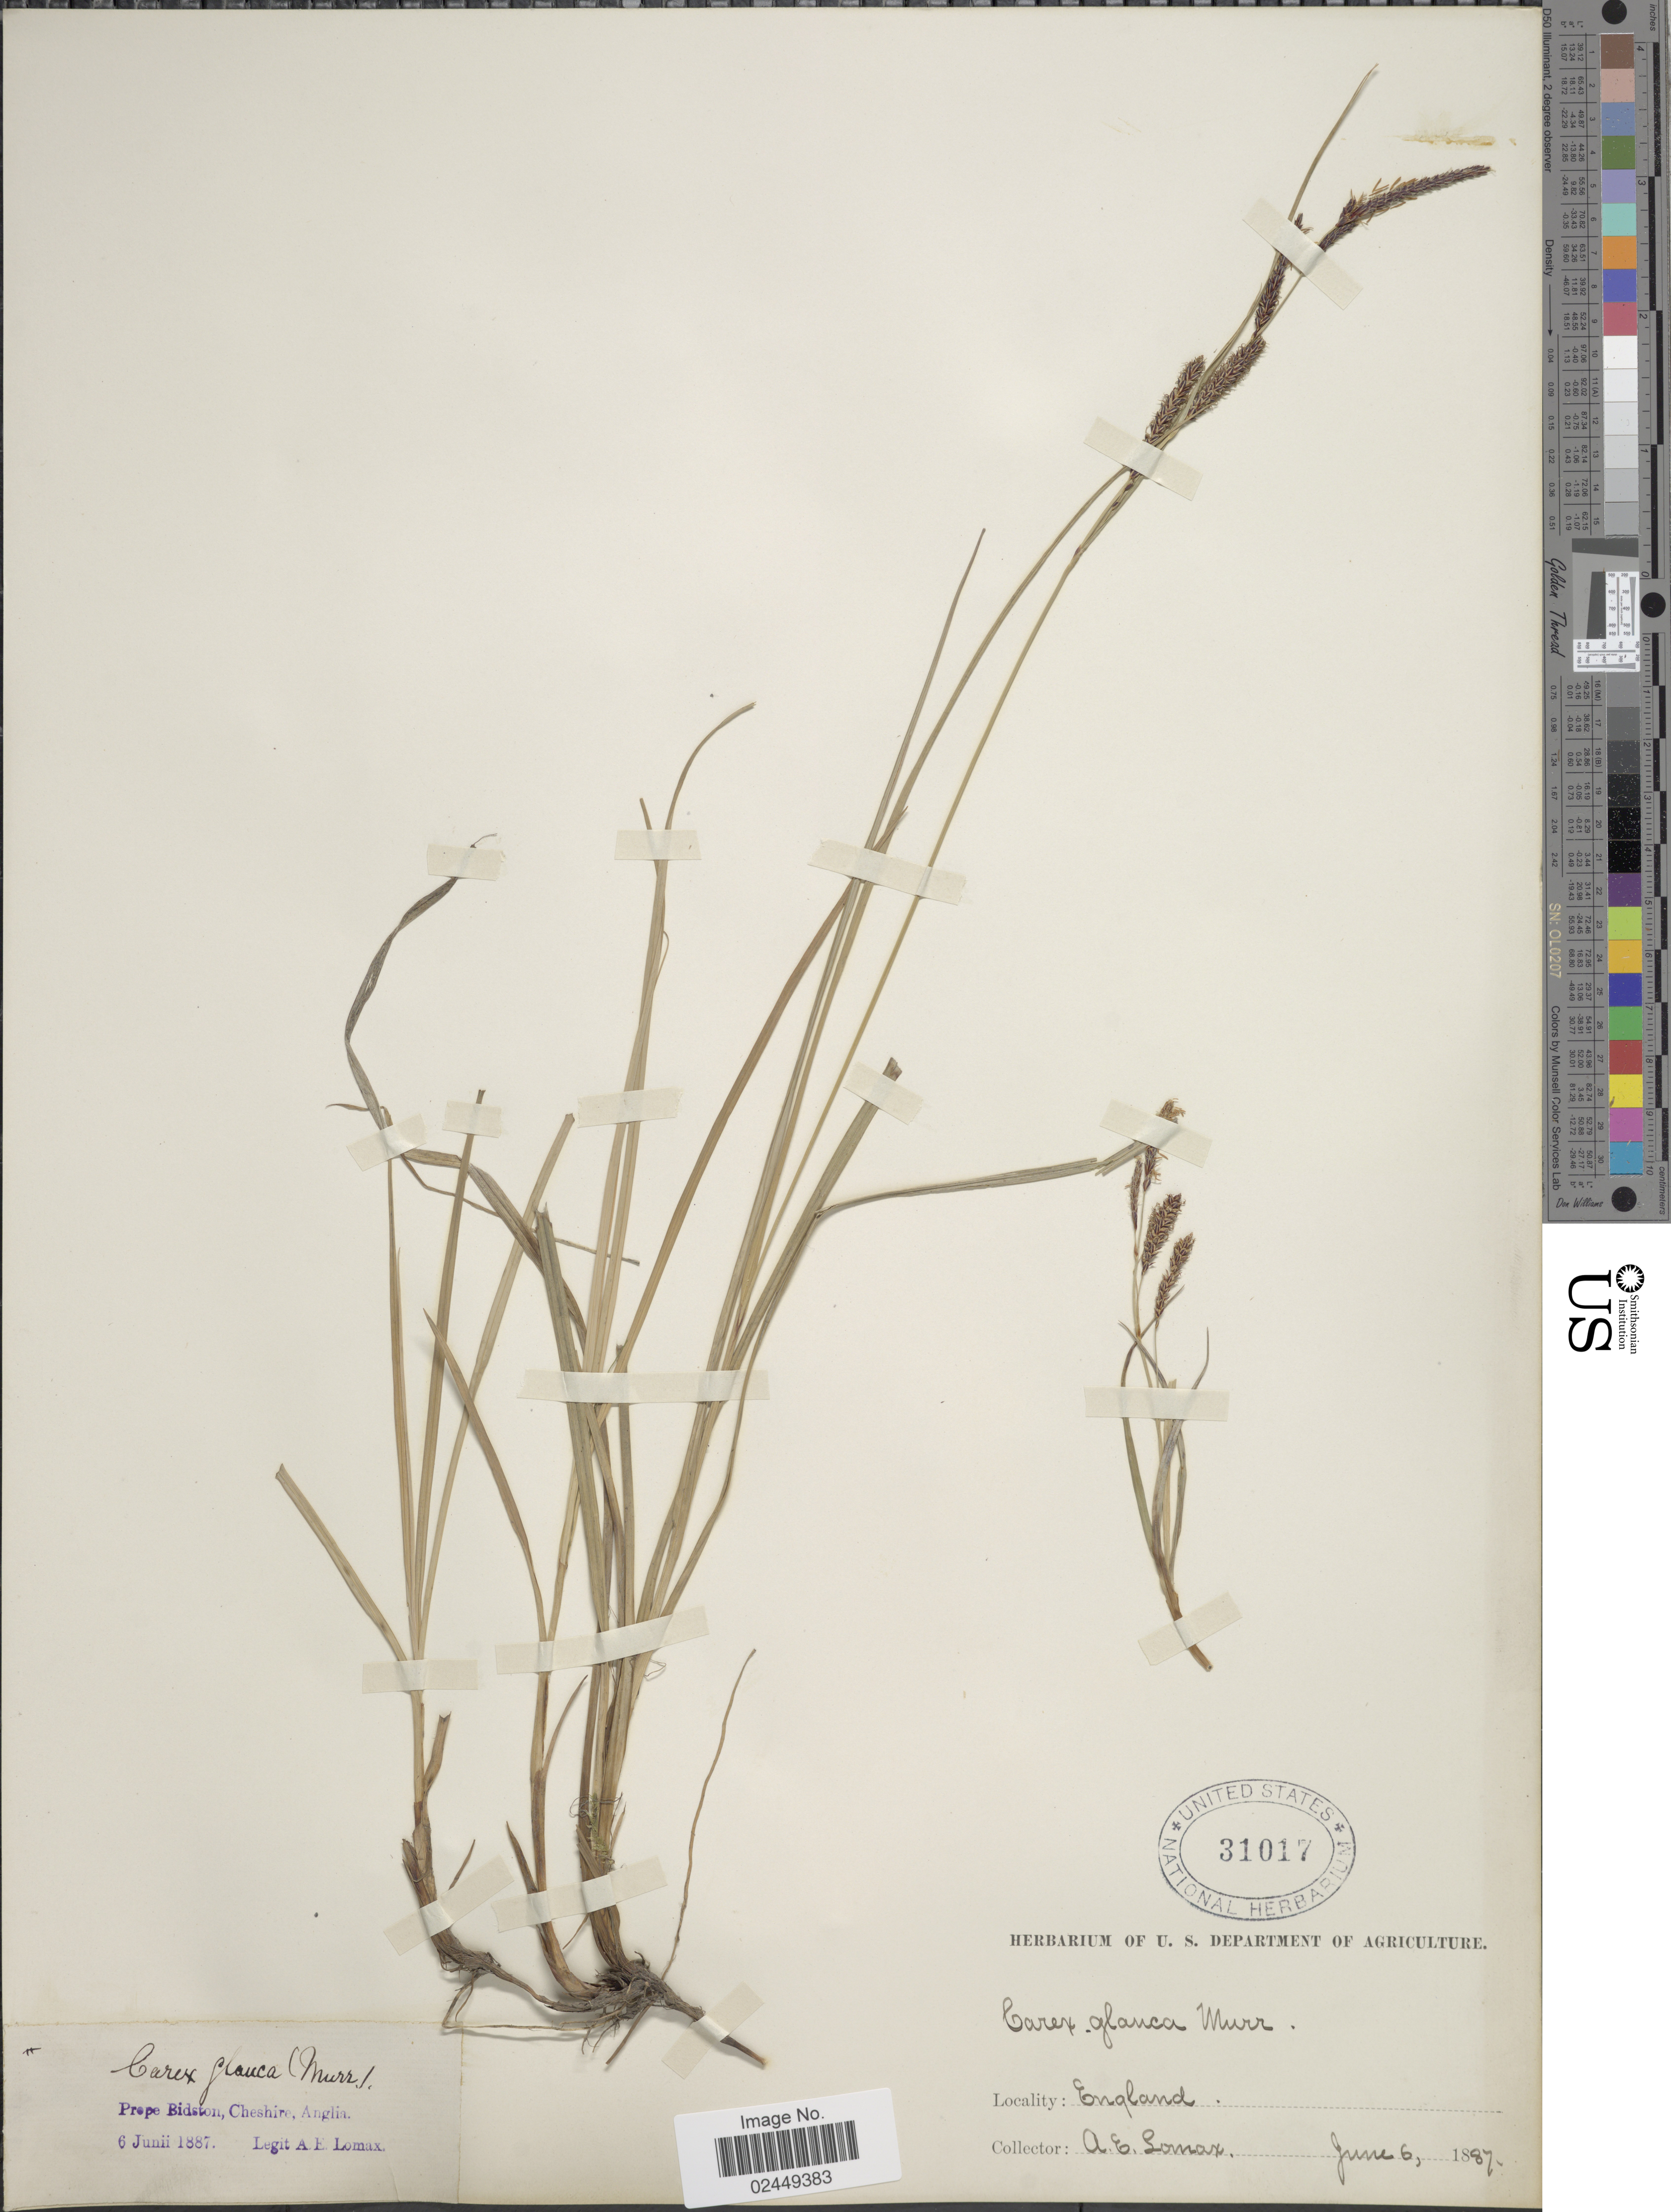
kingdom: Plantae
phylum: Tracheophyta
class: Liliopsida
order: Poales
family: Cyperaceae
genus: Carex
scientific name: Carex flacca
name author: Schreb.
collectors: A. Lomax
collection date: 1887-06-06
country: United Kingdom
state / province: England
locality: Prope Bidston, Cheshire, Anglia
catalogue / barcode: US 31017